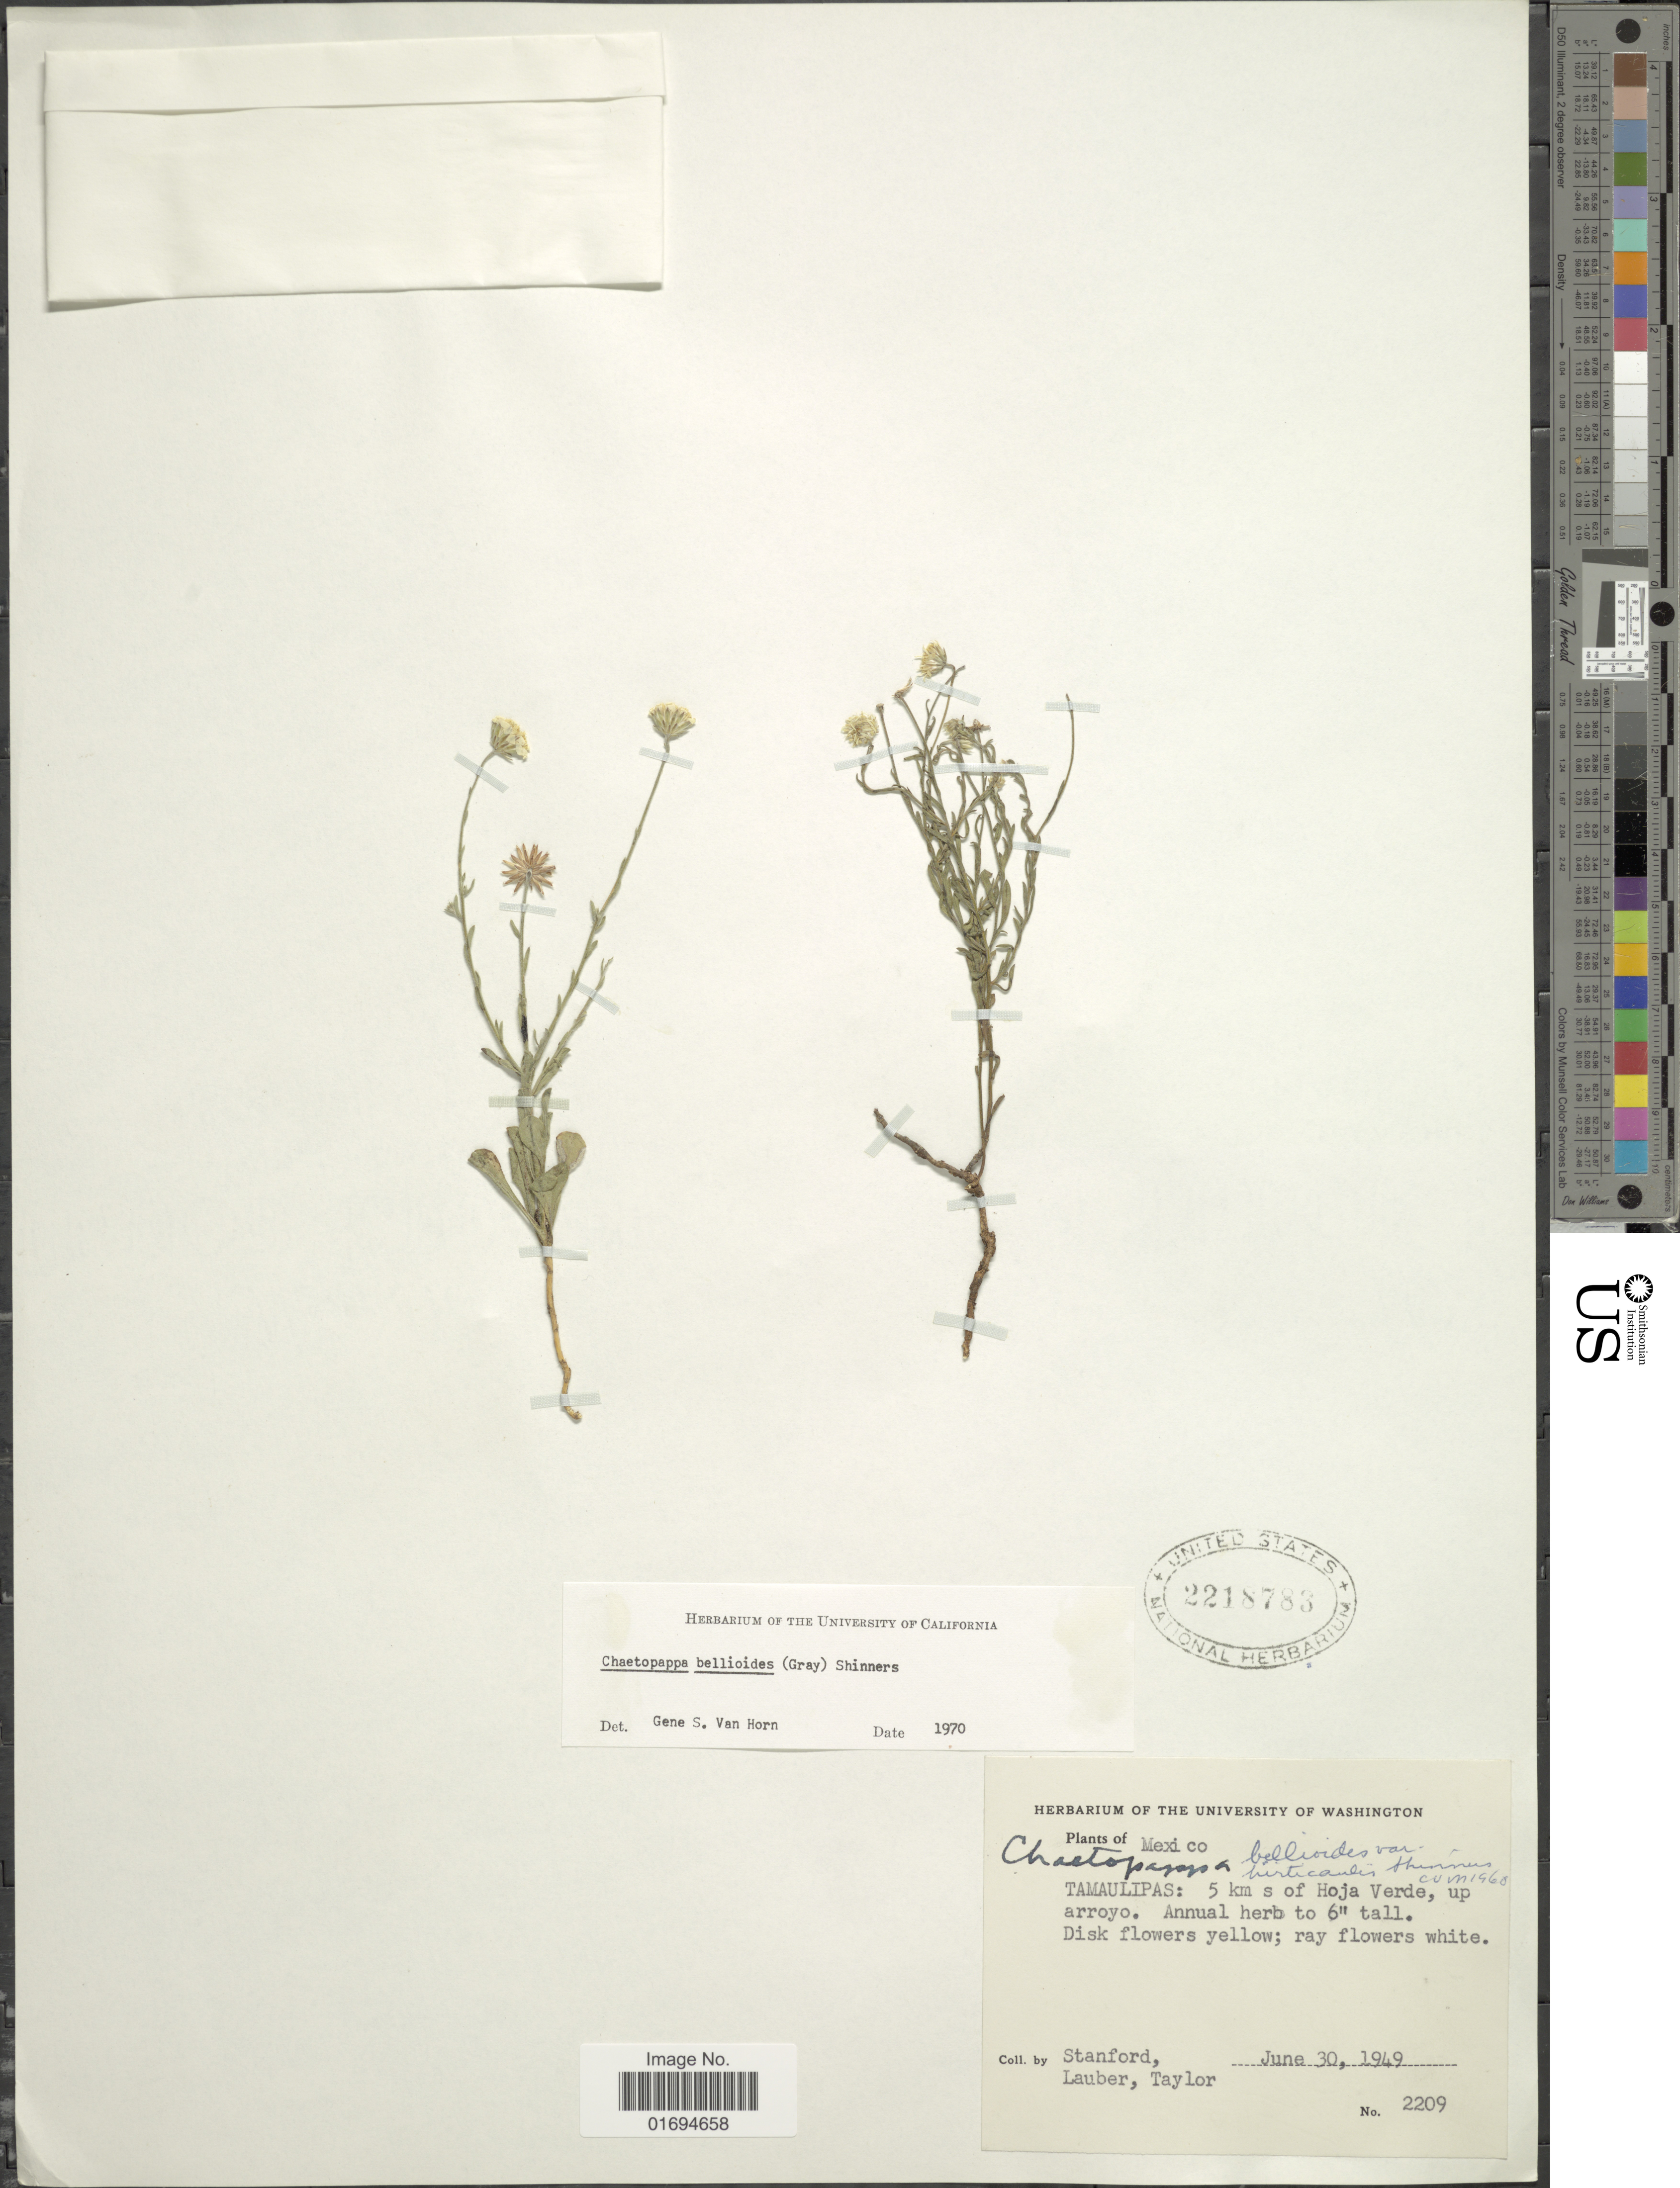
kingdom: Plantae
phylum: Tracheophyta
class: Magnoliopsida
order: Asterales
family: Asteraceae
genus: Chaetopappa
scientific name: Chaetopappa bellioides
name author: (A. Gray) Shinners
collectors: -. Stanford, Lauber, -- & -- Taylor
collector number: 2209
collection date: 1949-06-30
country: Mexico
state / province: Tamaulipas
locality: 5 km S of Hoja verde, up arroyo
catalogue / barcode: US 2218783